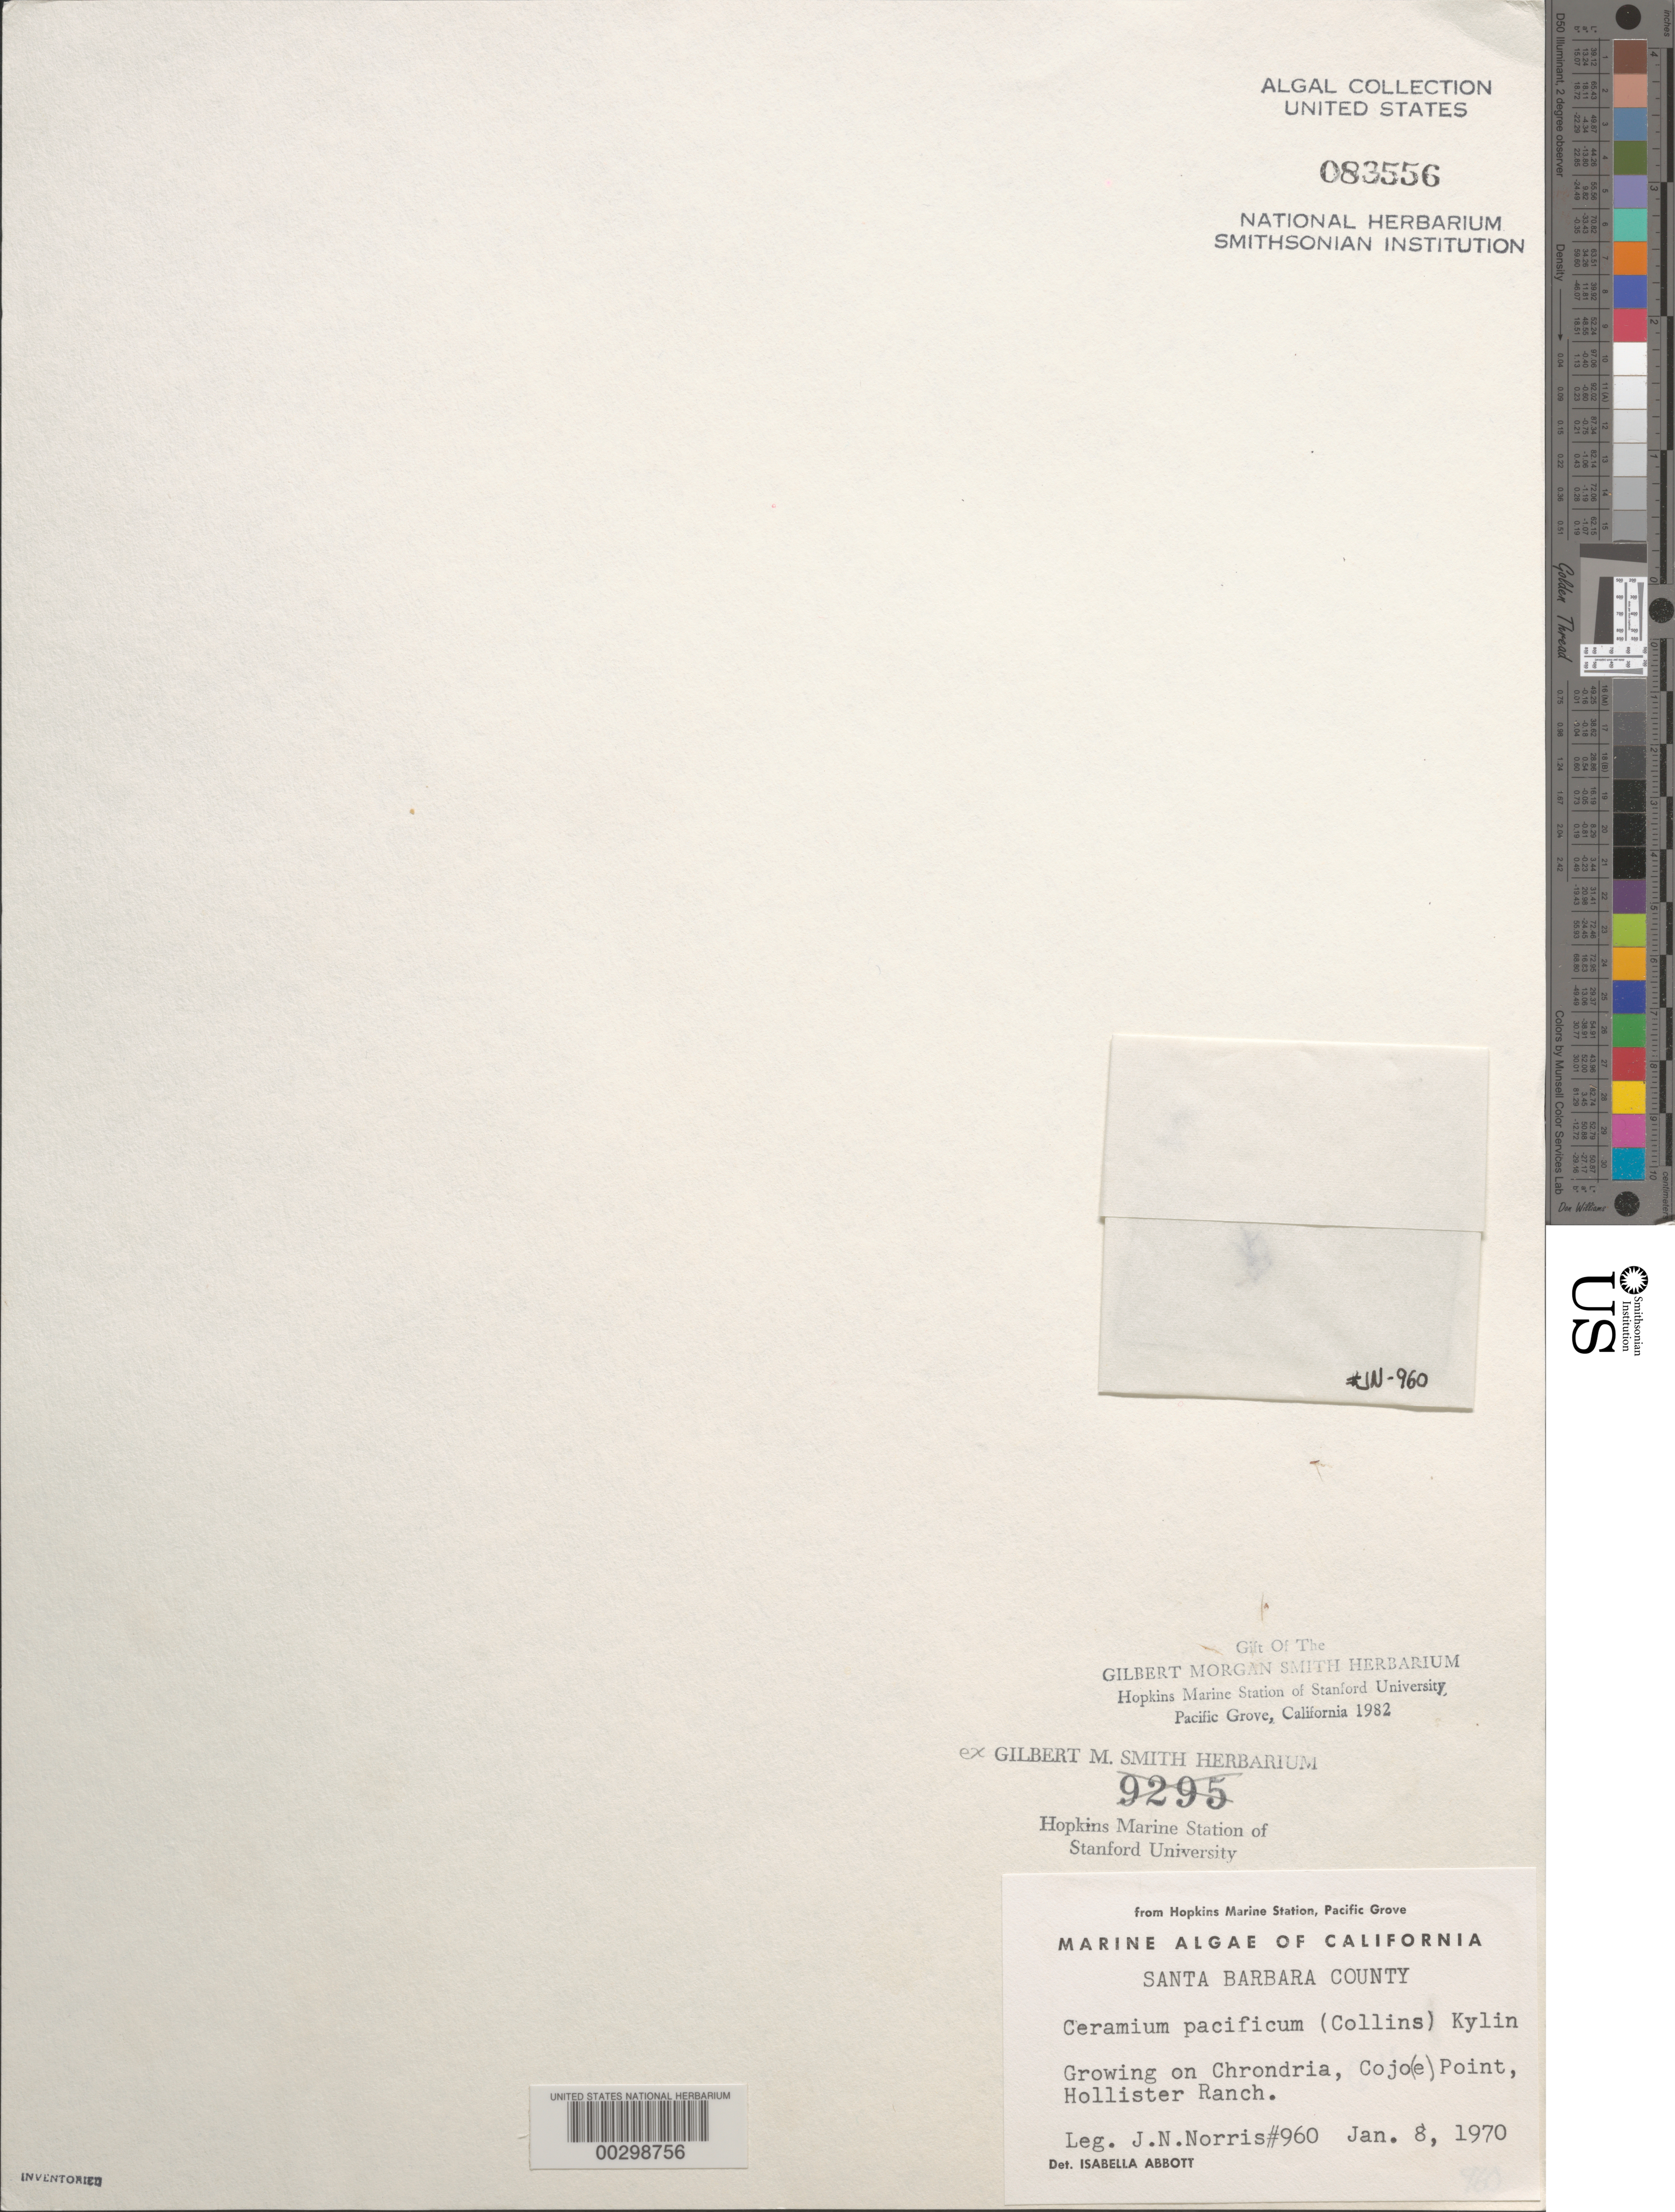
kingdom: Plantae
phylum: Rhodophyta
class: Florideophyceae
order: Ceramiales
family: Ceramiaceae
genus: Ceramium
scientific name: Ceramium pacificum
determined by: Abbott, Isabella A.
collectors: J. N. Norris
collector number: JN-960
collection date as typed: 08 Jan 1970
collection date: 1970-01-08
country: United States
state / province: California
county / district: Santa Barbara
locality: Cojo Point, Hollister Ranch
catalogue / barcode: US 83556